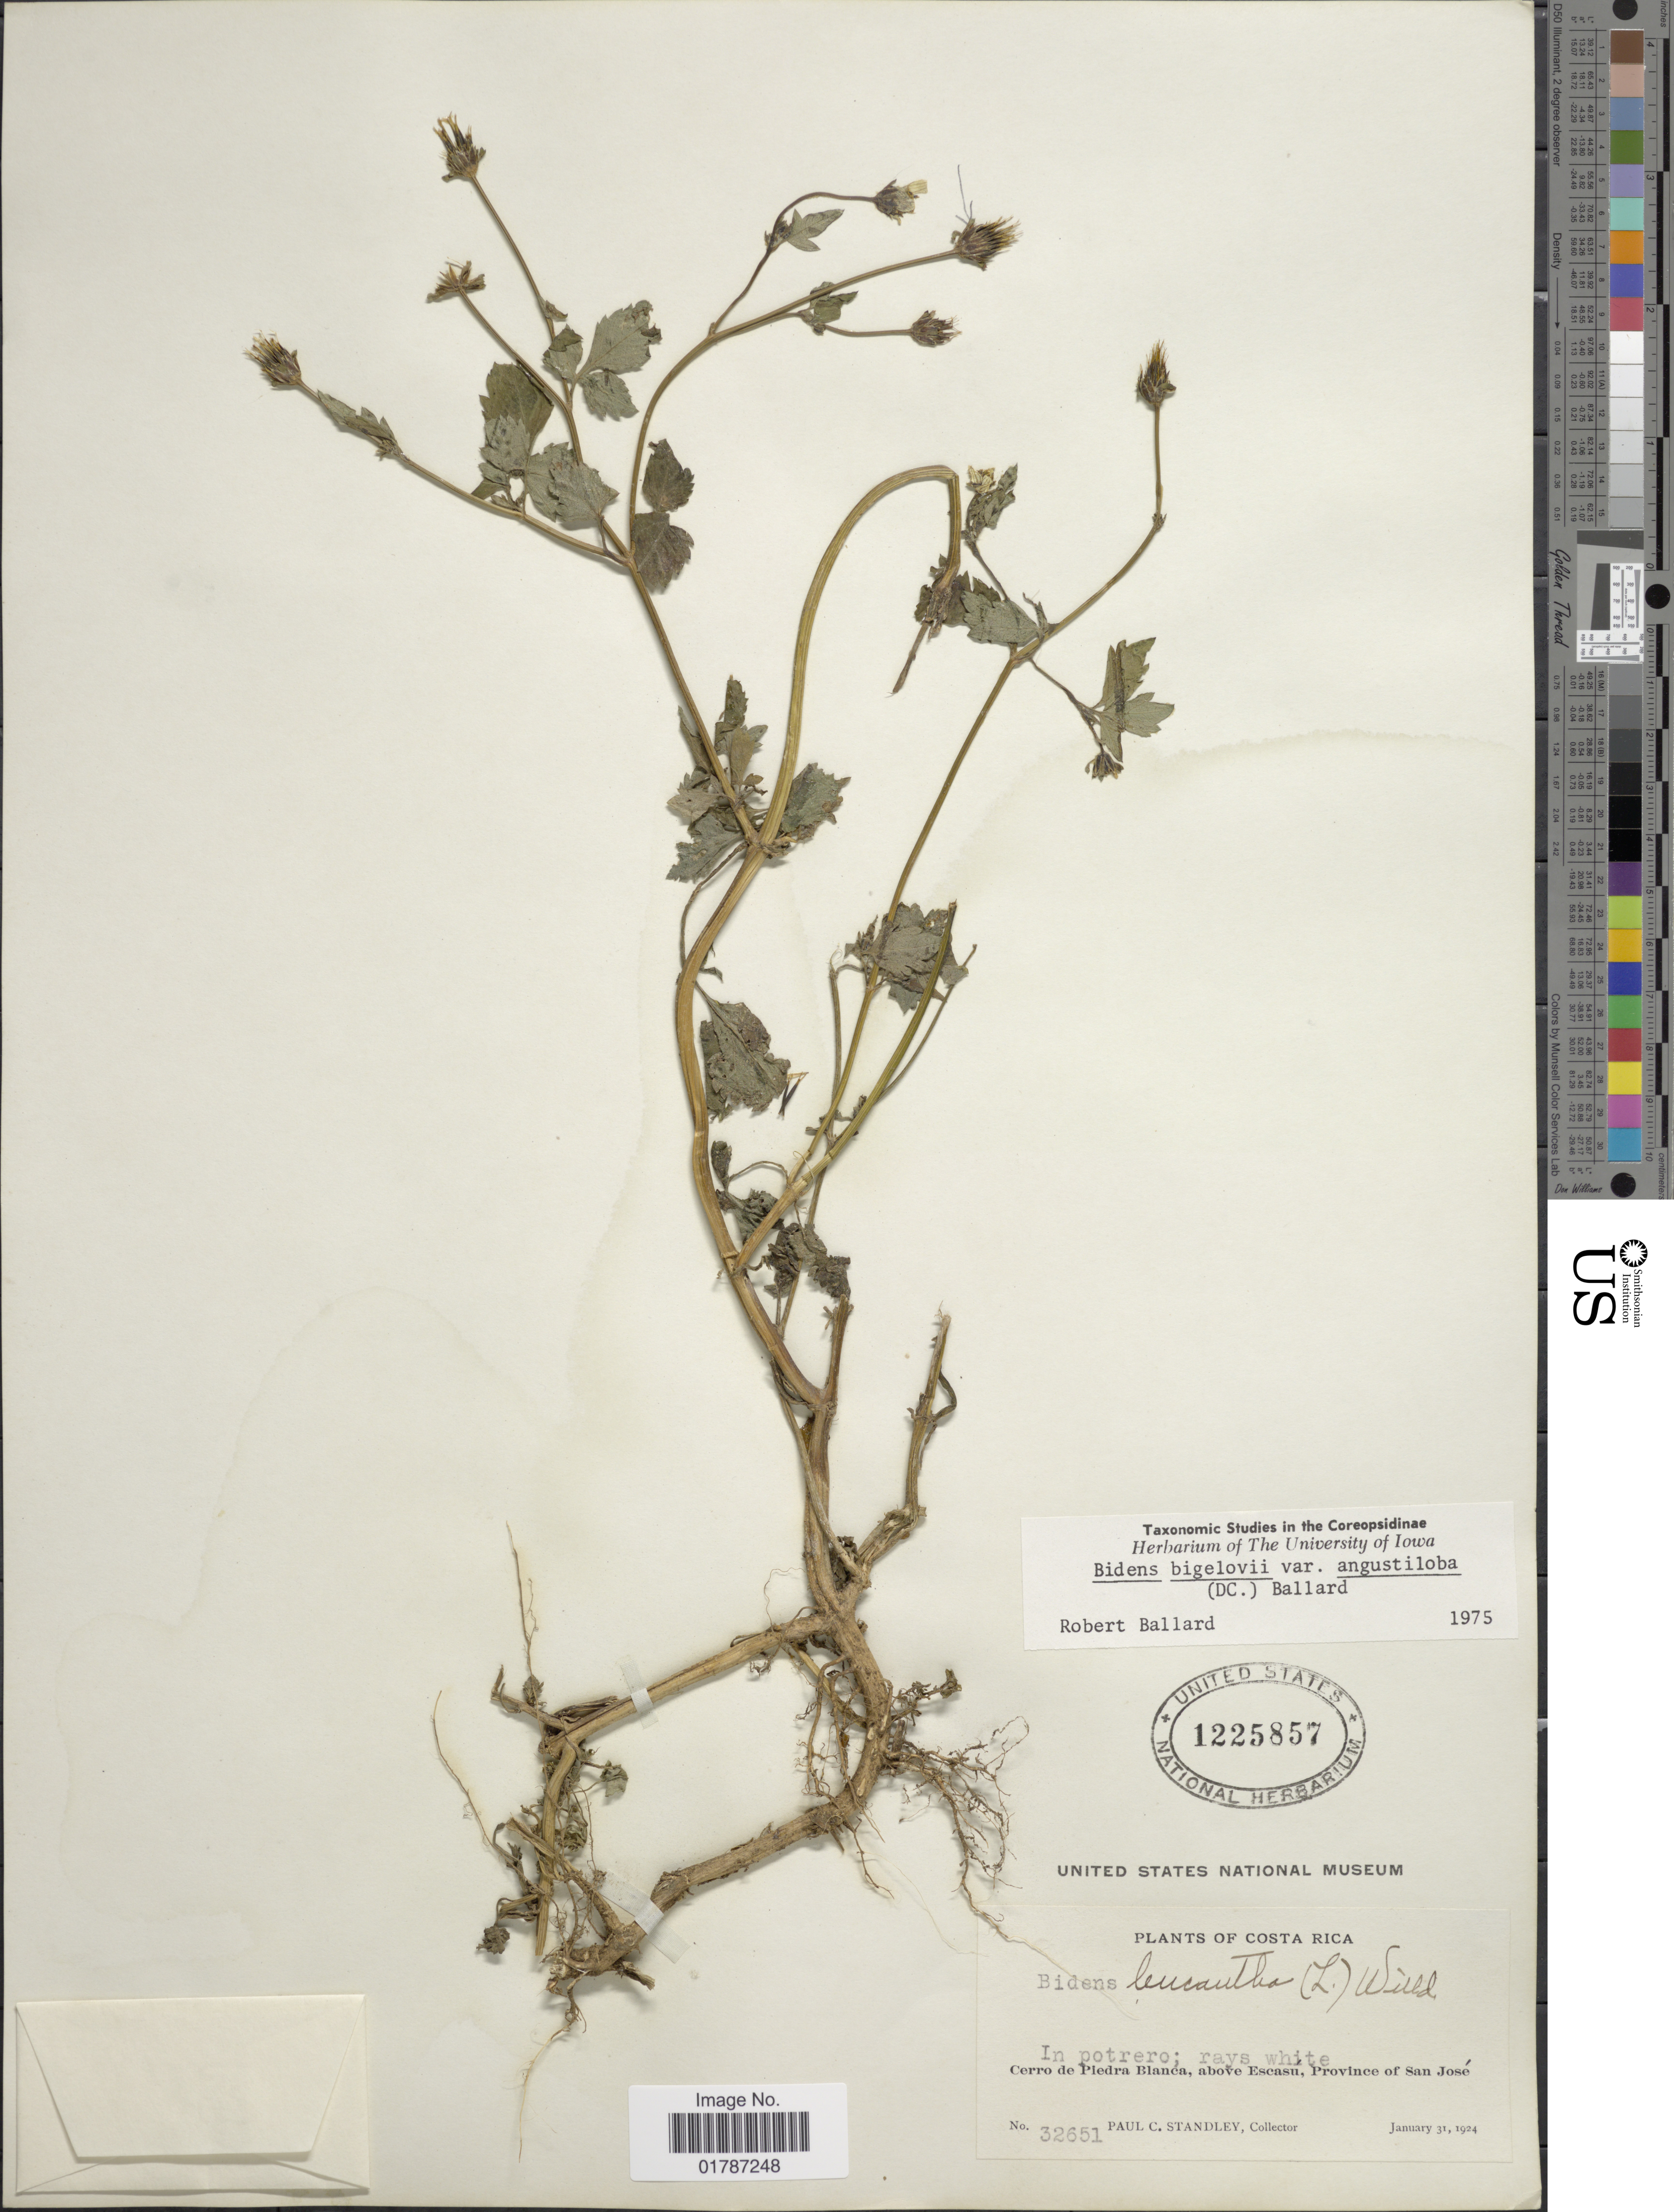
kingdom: Plantae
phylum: Tracheophyta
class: Magnoliopsida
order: Asterales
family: Asteraceae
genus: Bidens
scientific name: Bidens bigelovii var. angustiloba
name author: (DC.) Ballard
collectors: P. C. Standley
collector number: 32651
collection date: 1924-01-31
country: Costa Rica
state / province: San José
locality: Cerro de Piedra Blanca, above Escasu, Province of San Jose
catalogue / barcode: US 1225857